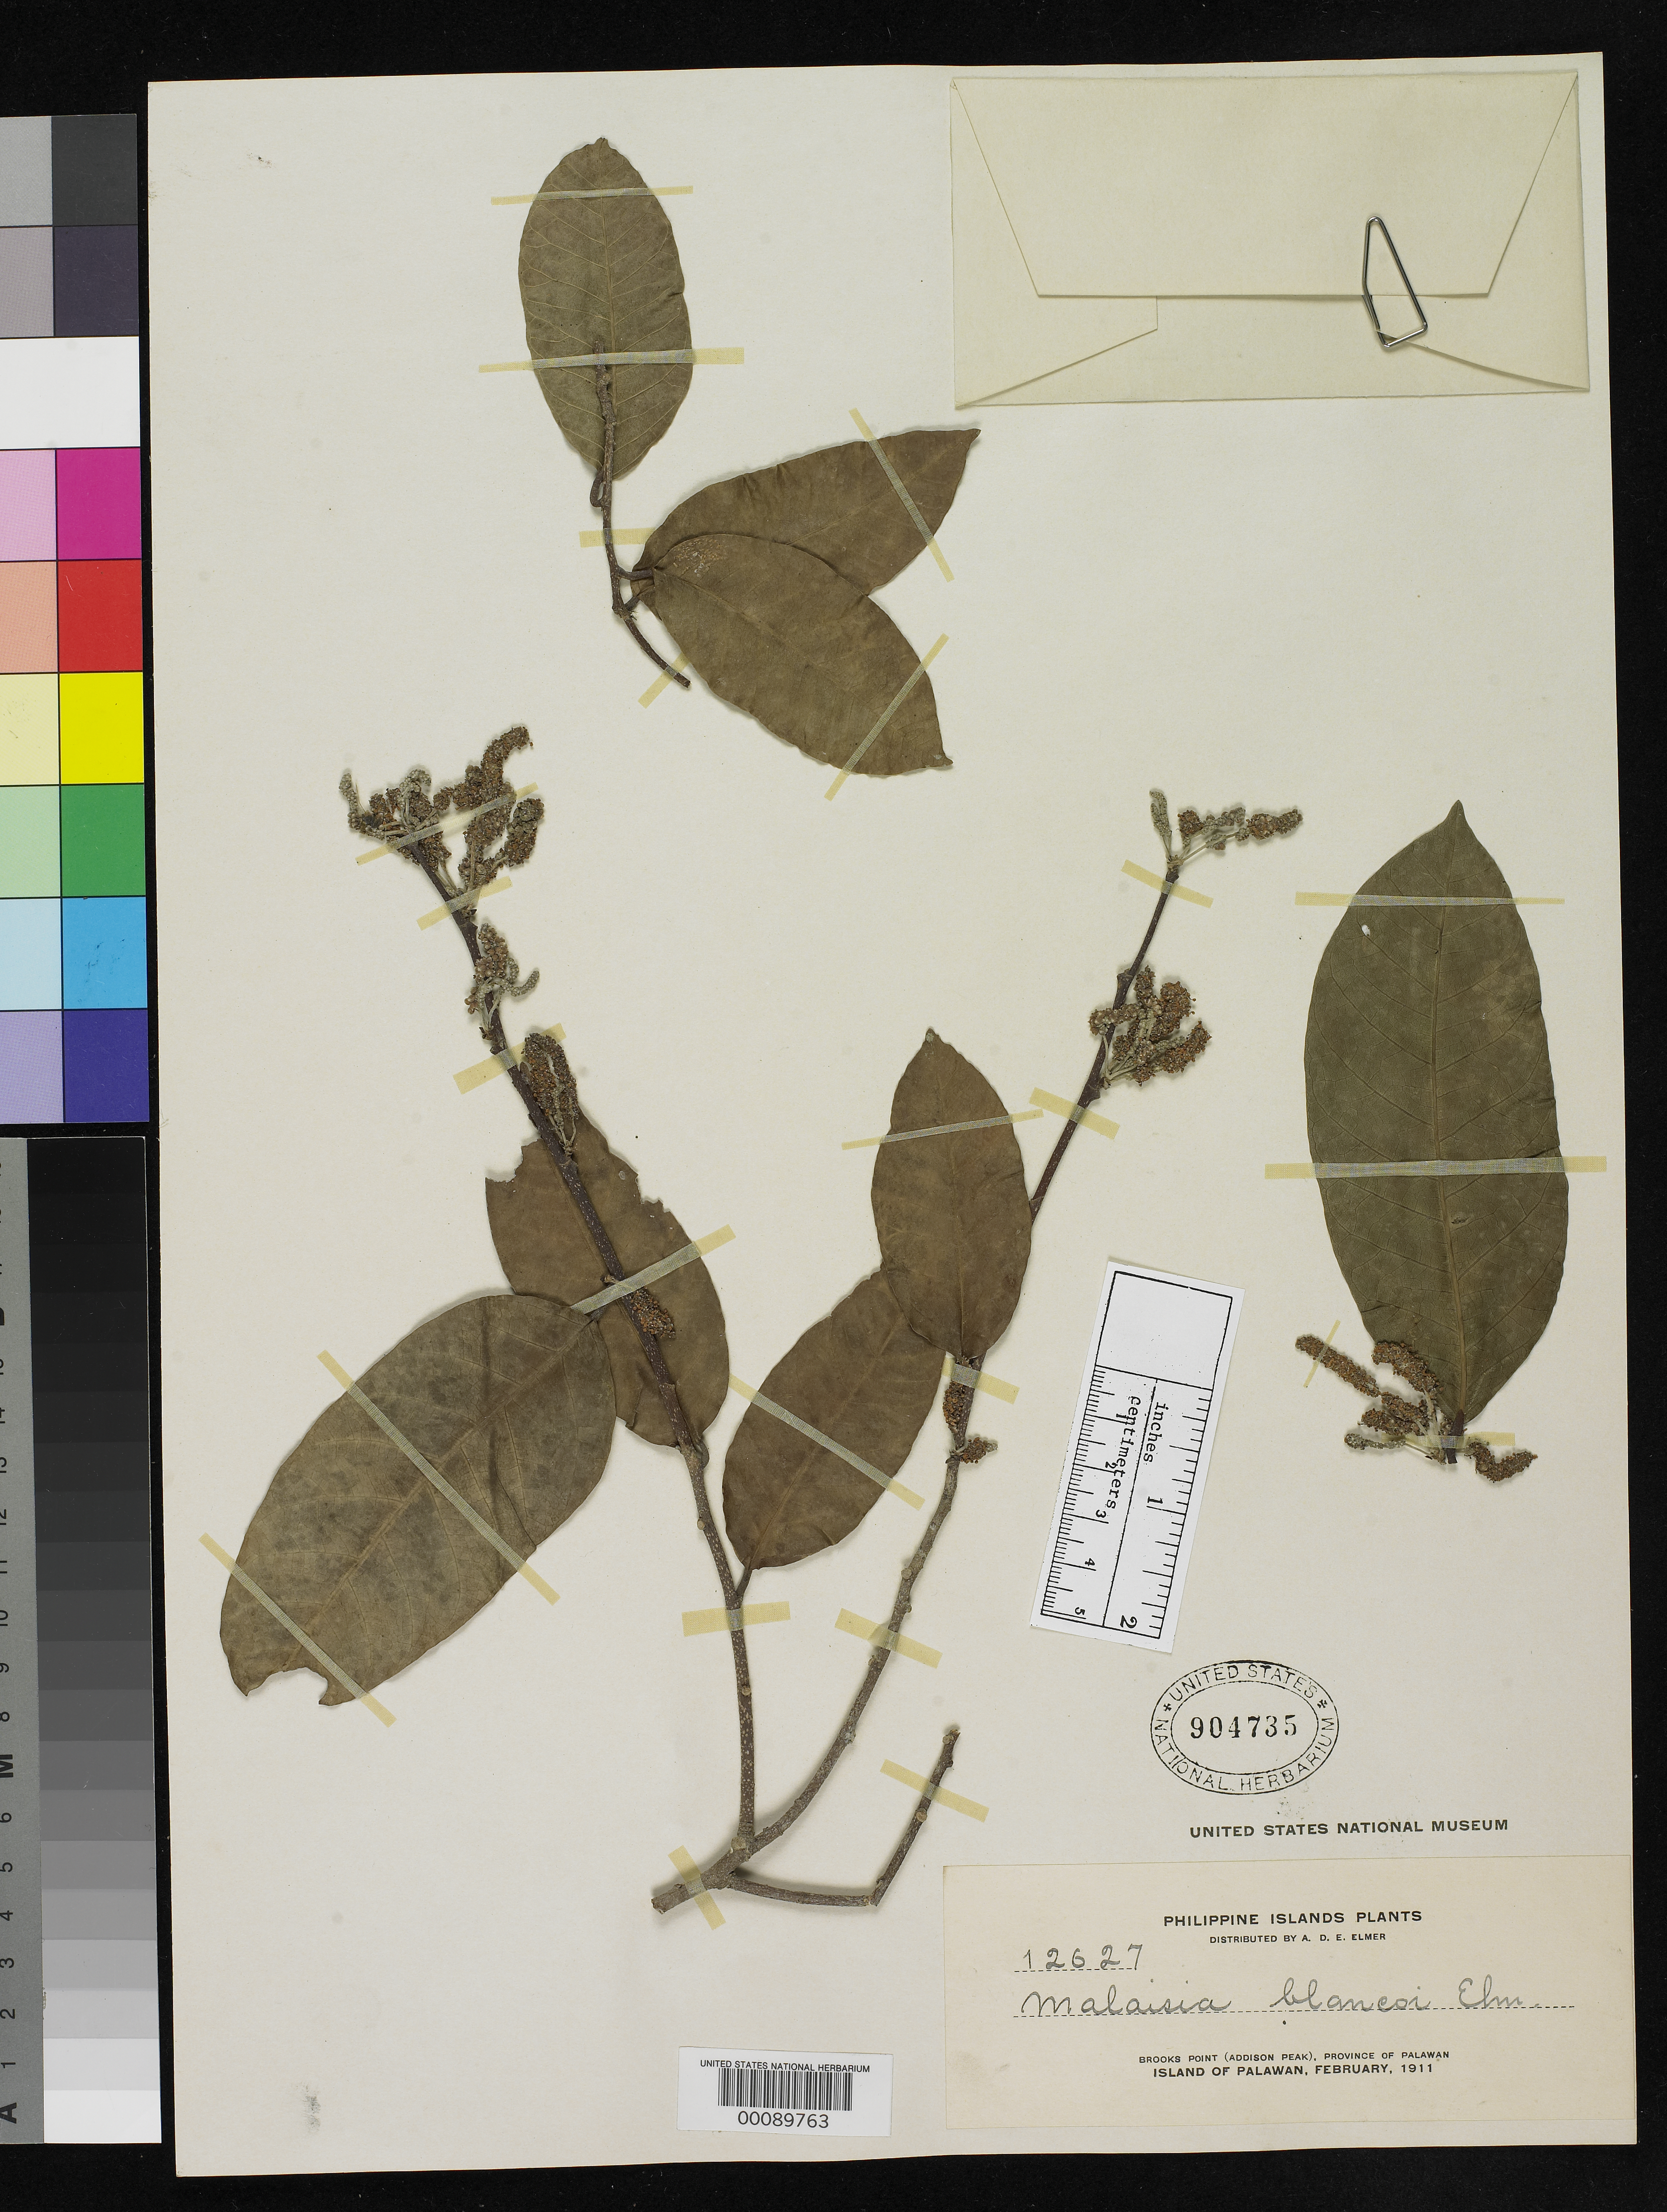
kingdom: Plantae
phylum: Tracheophyta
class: Magnoliopsida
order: Rosales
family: Moraceae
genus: Malaisia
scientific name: Malaisia blancoi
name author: Elmer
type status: Isotype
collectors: A. D. E. Elmer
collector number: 12627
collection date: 1911-02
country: Philippines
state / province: Mimaropa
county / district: Palawan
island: Palawan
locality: Brooks Point (Addison Peak), Province of Palawan, Island of Palawan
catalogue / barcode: US 904735